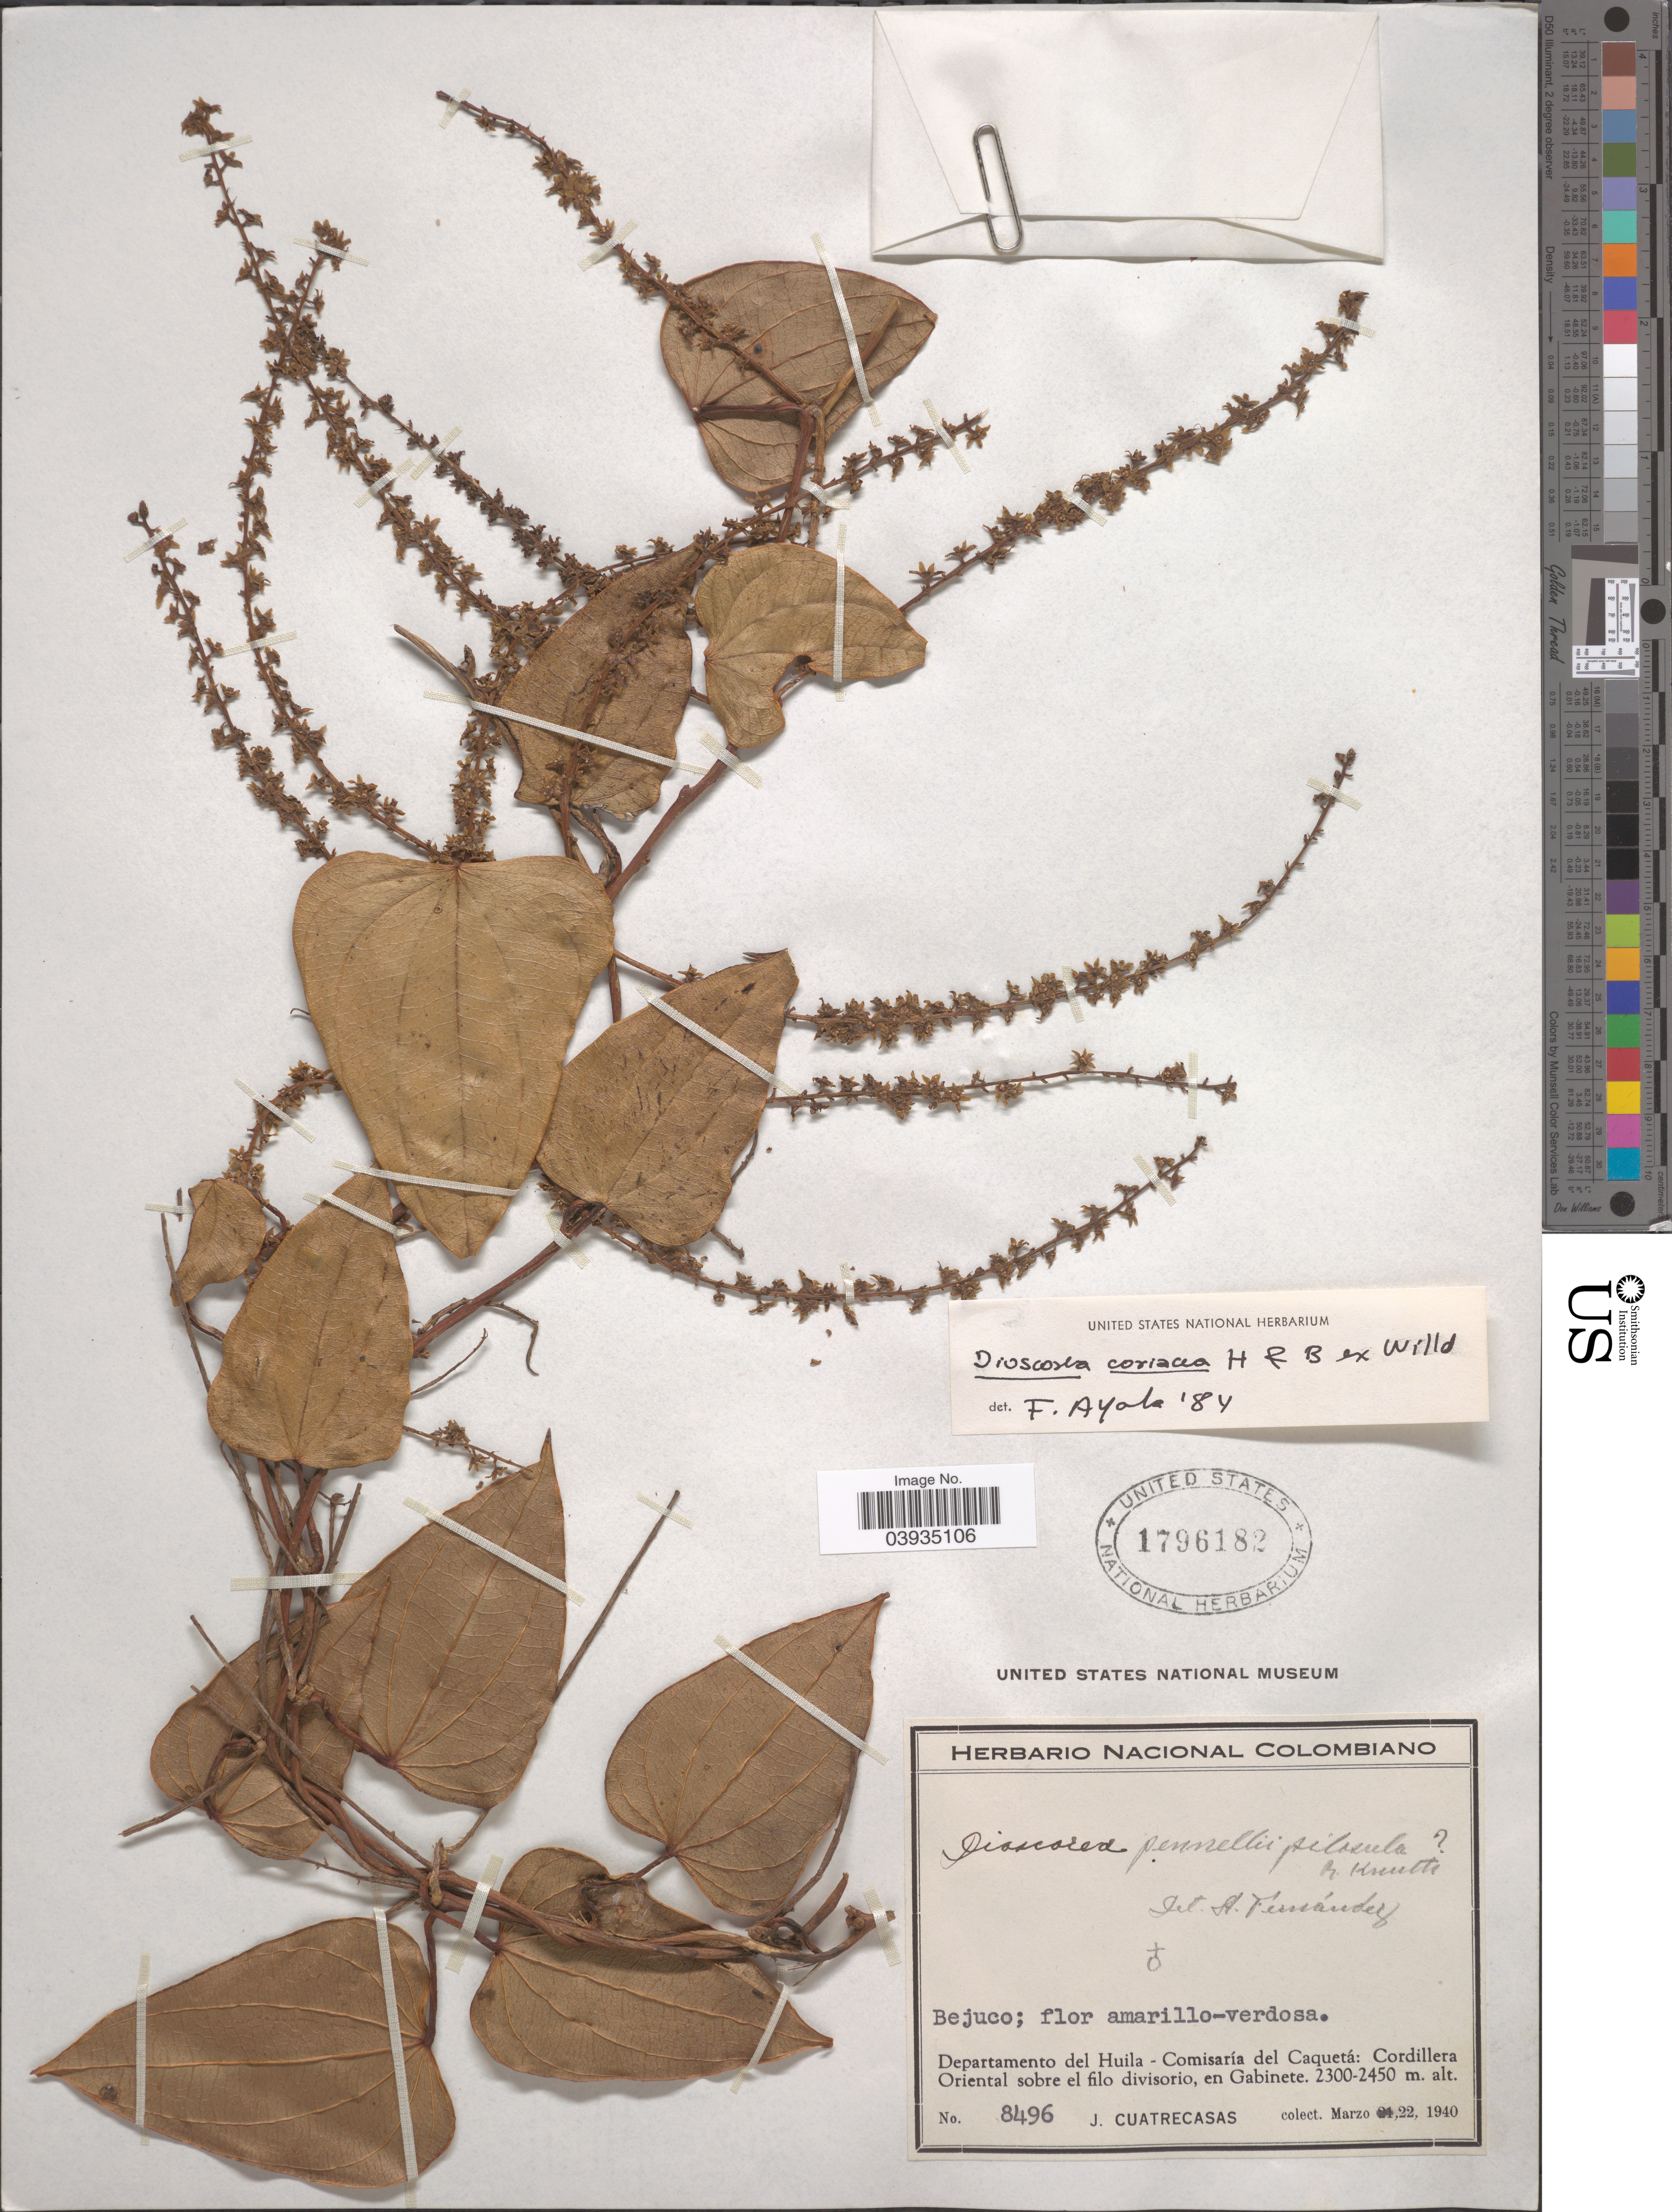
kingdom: Plantae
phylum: Tracheophyta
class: Liliopsida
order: Dioscoreales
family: Dioscoreaceae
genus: Dioscorea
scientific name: Dioscorea coriacea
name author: Humb. & Bonpl. ex Willd.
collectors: J. Cuatrecasas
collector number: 8496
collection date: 1940-03-22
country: Colombia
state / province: Huila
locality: Departamento del Huila - Comisaría del Caquetá: Cordillera Oriental sobre el filo divisorio, en Gabinete.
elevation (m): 2300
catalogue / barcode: US 1796182